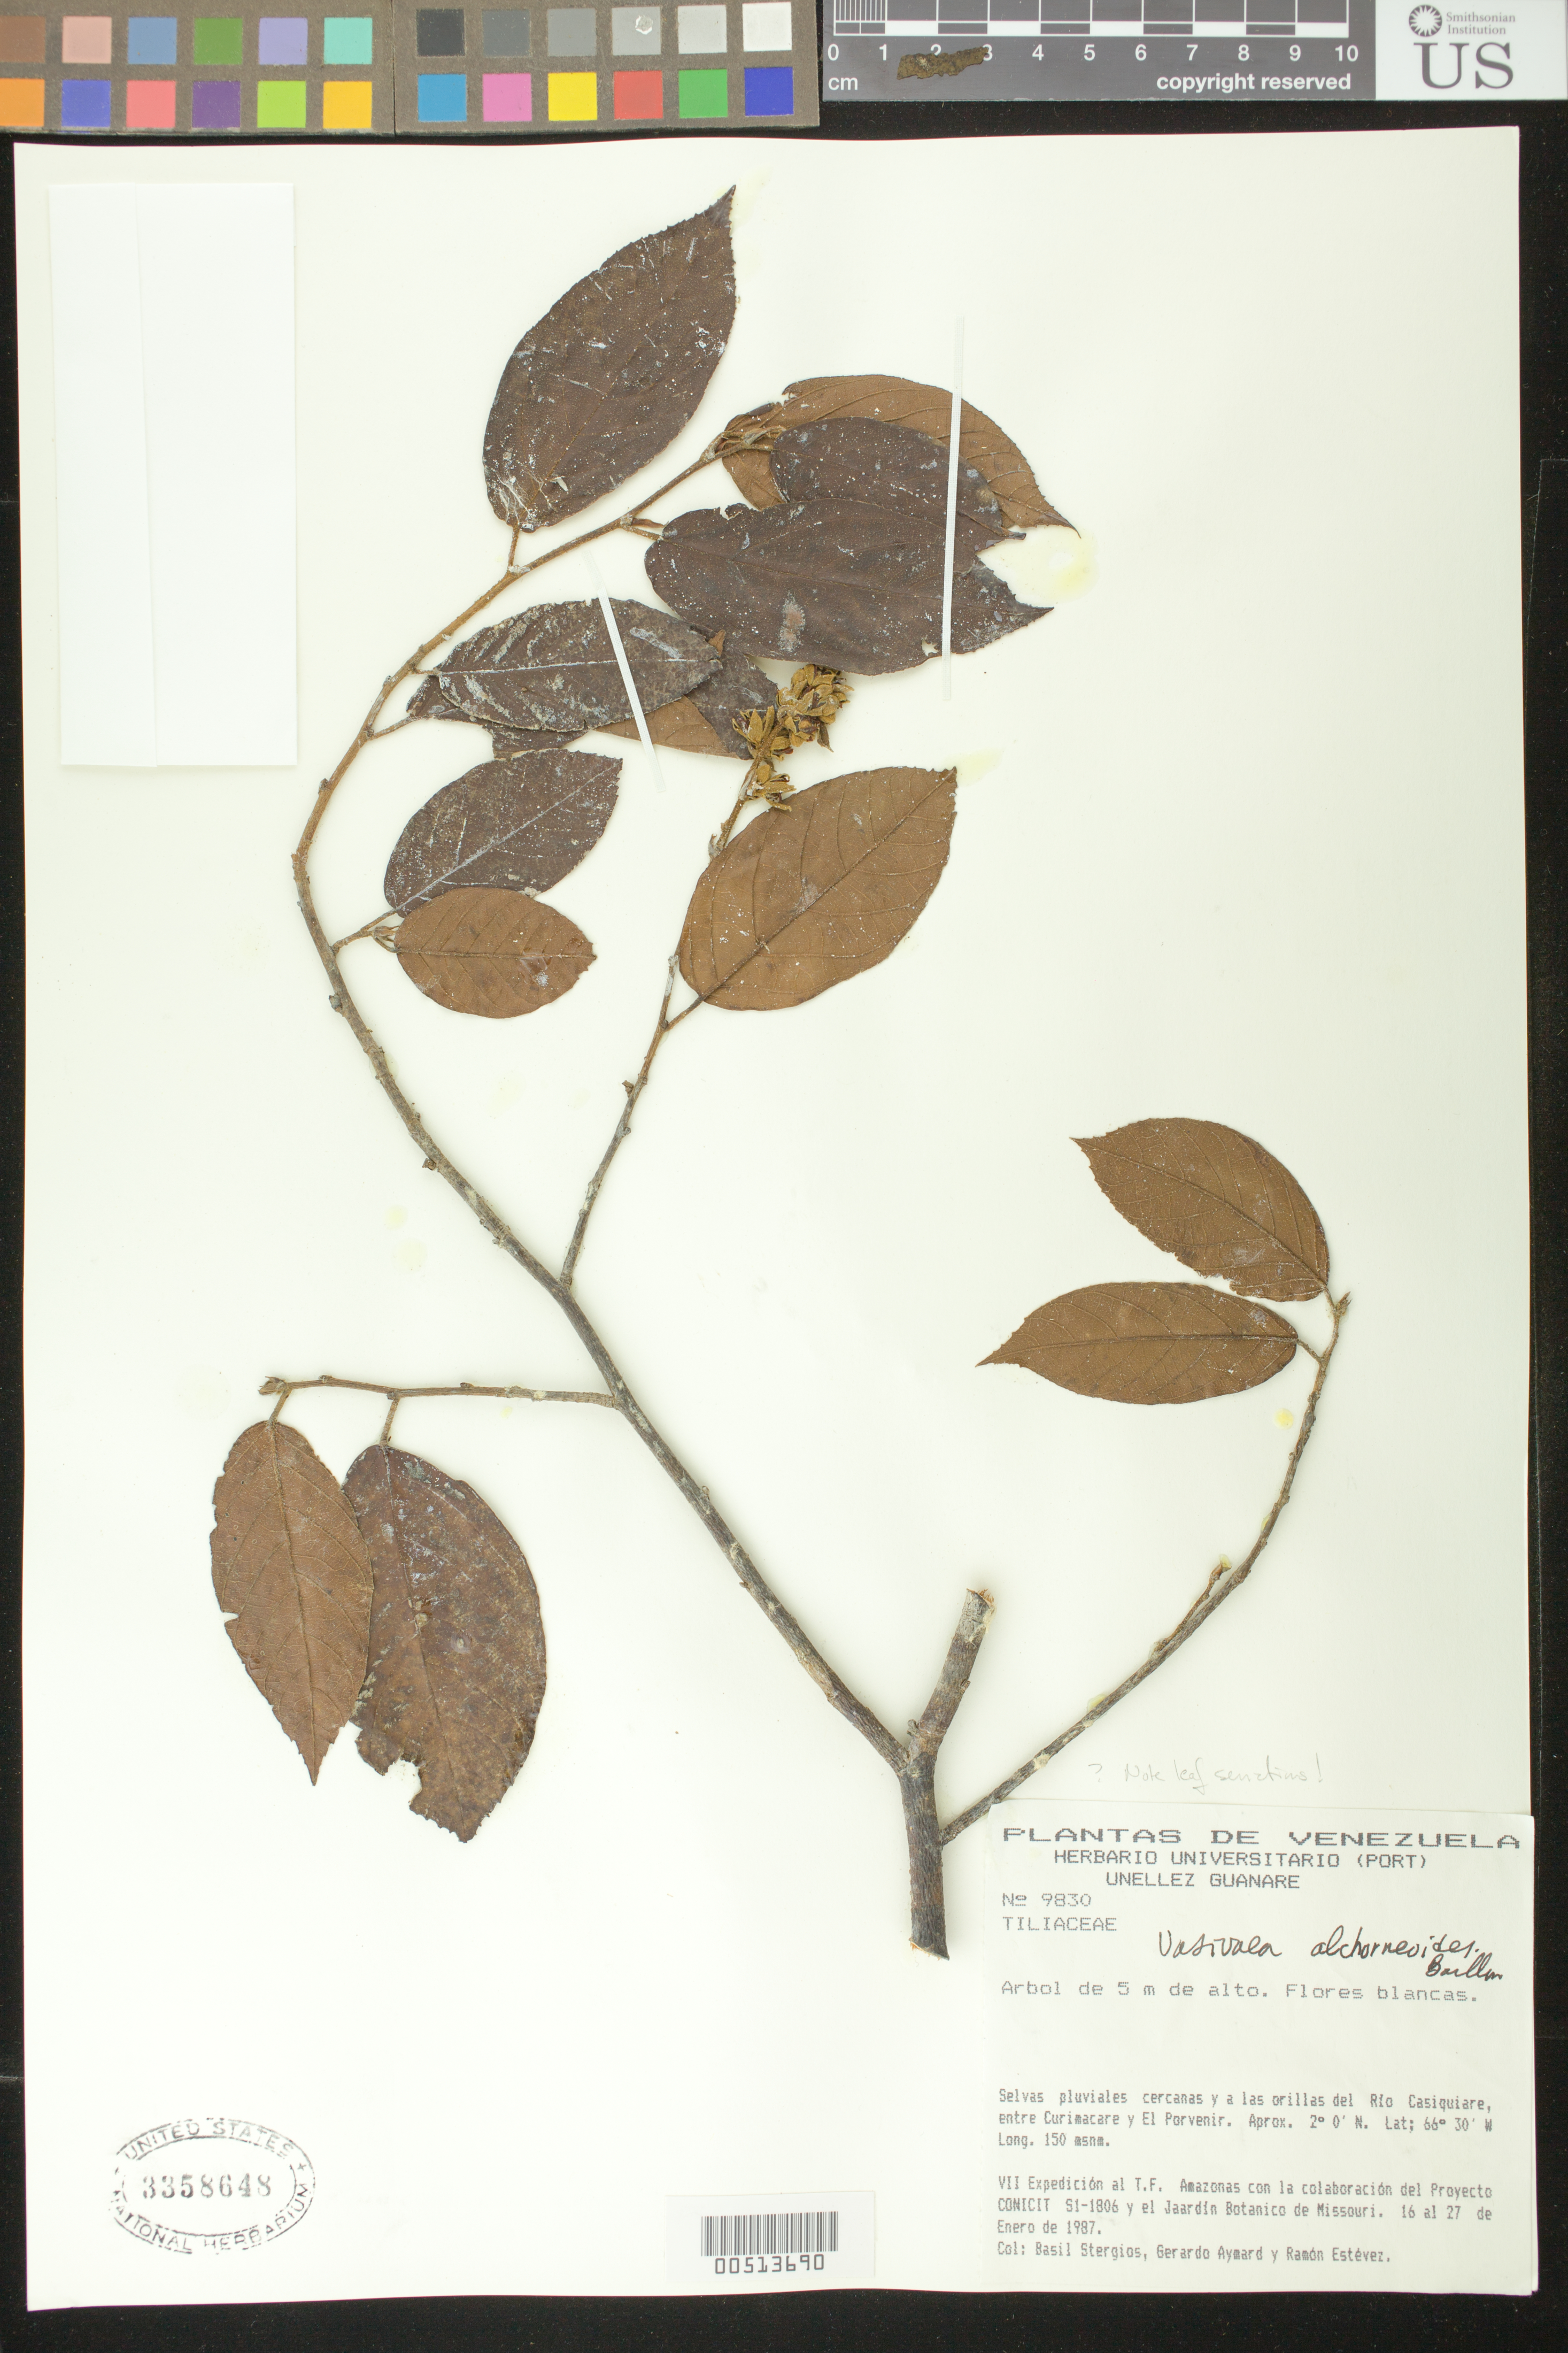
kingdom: Plantae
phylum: Tracheophyta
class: Magnoliopsida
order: Malvales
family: Malvaceae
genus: Vasivaea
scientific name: Vasivaea alchorneoides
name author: Baill.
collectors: B. G. Stergios, B. Aymard & R. Estévez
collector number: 9830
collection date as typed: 16 Jan 1987 to 27 Jan 1987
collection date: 1987-01-16/1987-01-27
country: Venezuela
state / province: Amazonas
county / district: Río Negro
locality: Cercanas y a las orillas del río Casiquiare, entre Curimacare y el Porvenir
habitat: Selvas pluviales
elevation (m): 150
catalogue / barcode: US 3358648